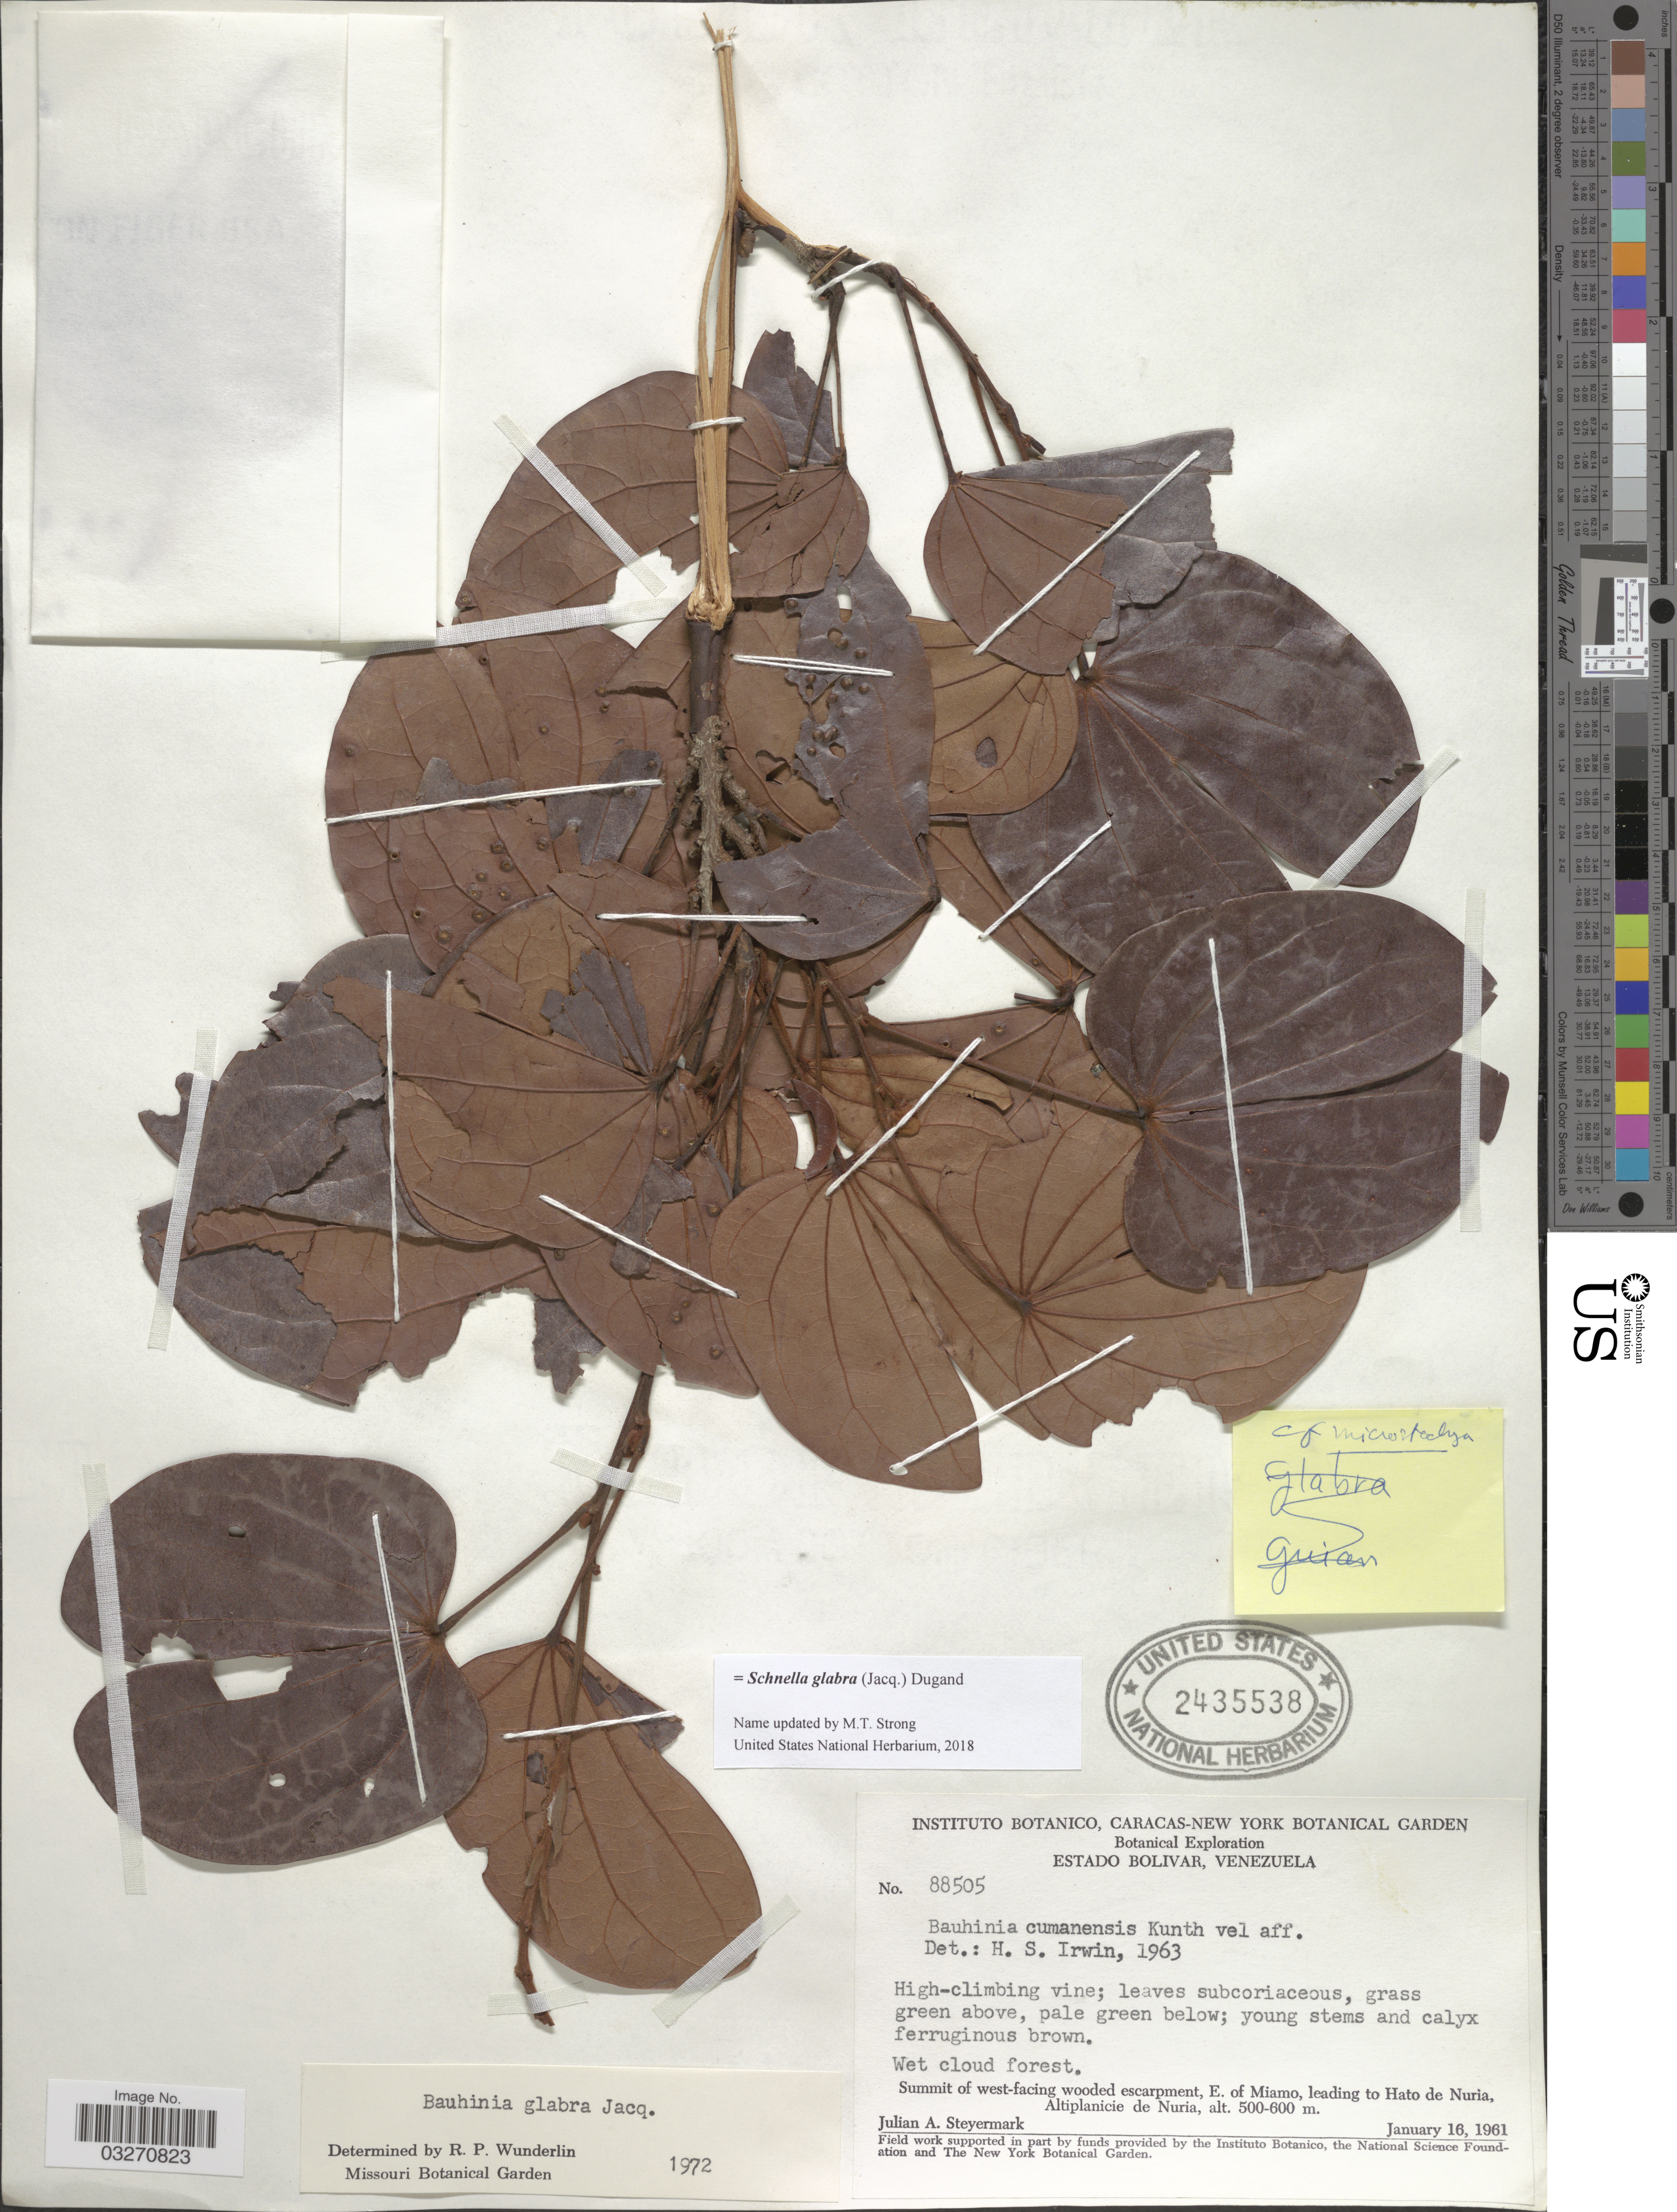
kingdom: Plantae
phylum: Tracheophyta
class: Magnoliopsida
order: Fabales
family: Fabaceae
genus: Schnella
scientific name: Schnella glabra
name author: (Jacq.) Dugand G.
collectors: J. Steyermark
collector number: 88505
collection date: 1961-01-16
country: Venezuela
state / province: Bolivar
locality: Summit of west-facing wooded escarpment, E. of Miamo, leading to Hato de Nuria, Altiplanicie de Nuria.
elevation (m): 500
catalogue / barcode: US 2435538